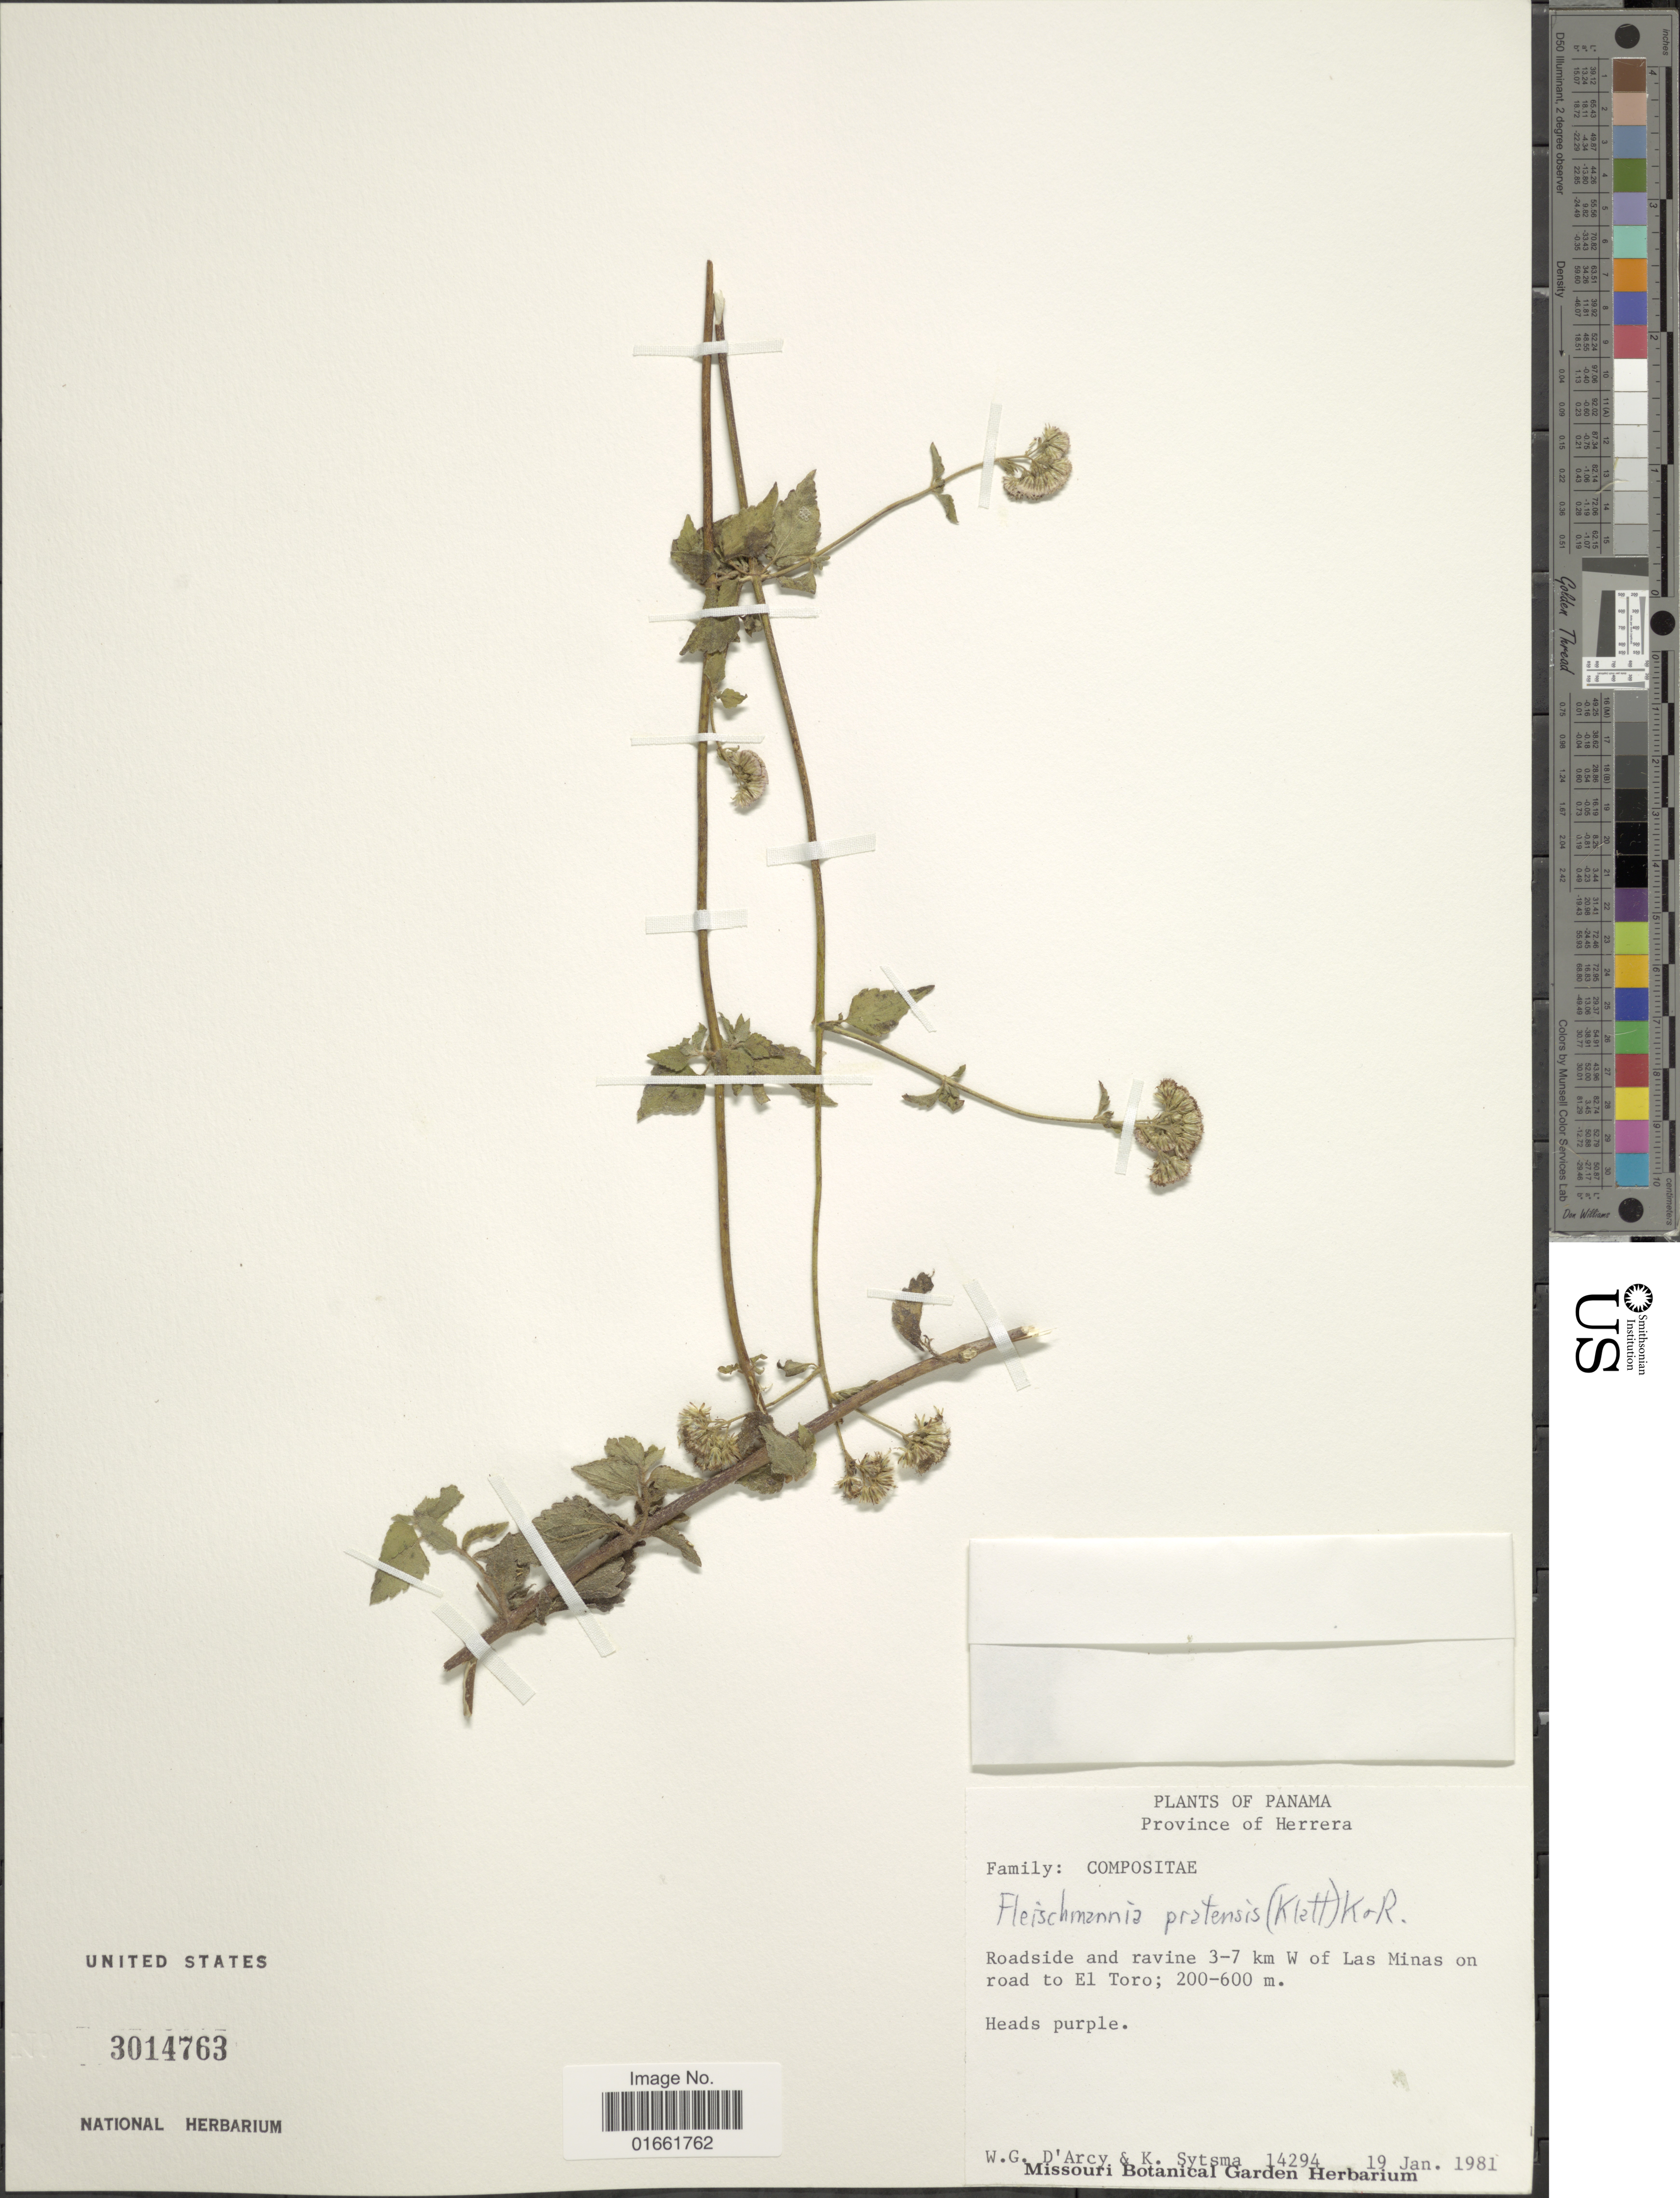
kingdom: Plantae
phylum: Tracheophyta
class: Magnoliopsida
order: Asterales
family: Asteraceae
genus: Fleischmannia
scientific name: Fleischmannia pratensis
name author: (Klatt) R.M. King & H. Rob.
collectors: W. G. D'Arcy & K. J. Sytsma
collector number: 14294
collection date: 1981-01-19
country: Panama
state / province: Herrera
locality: Province of Herrera. Roadside and ravine 3-7 km W of Las Minas on road to El Toro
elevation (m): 200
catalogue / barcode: US 3014763